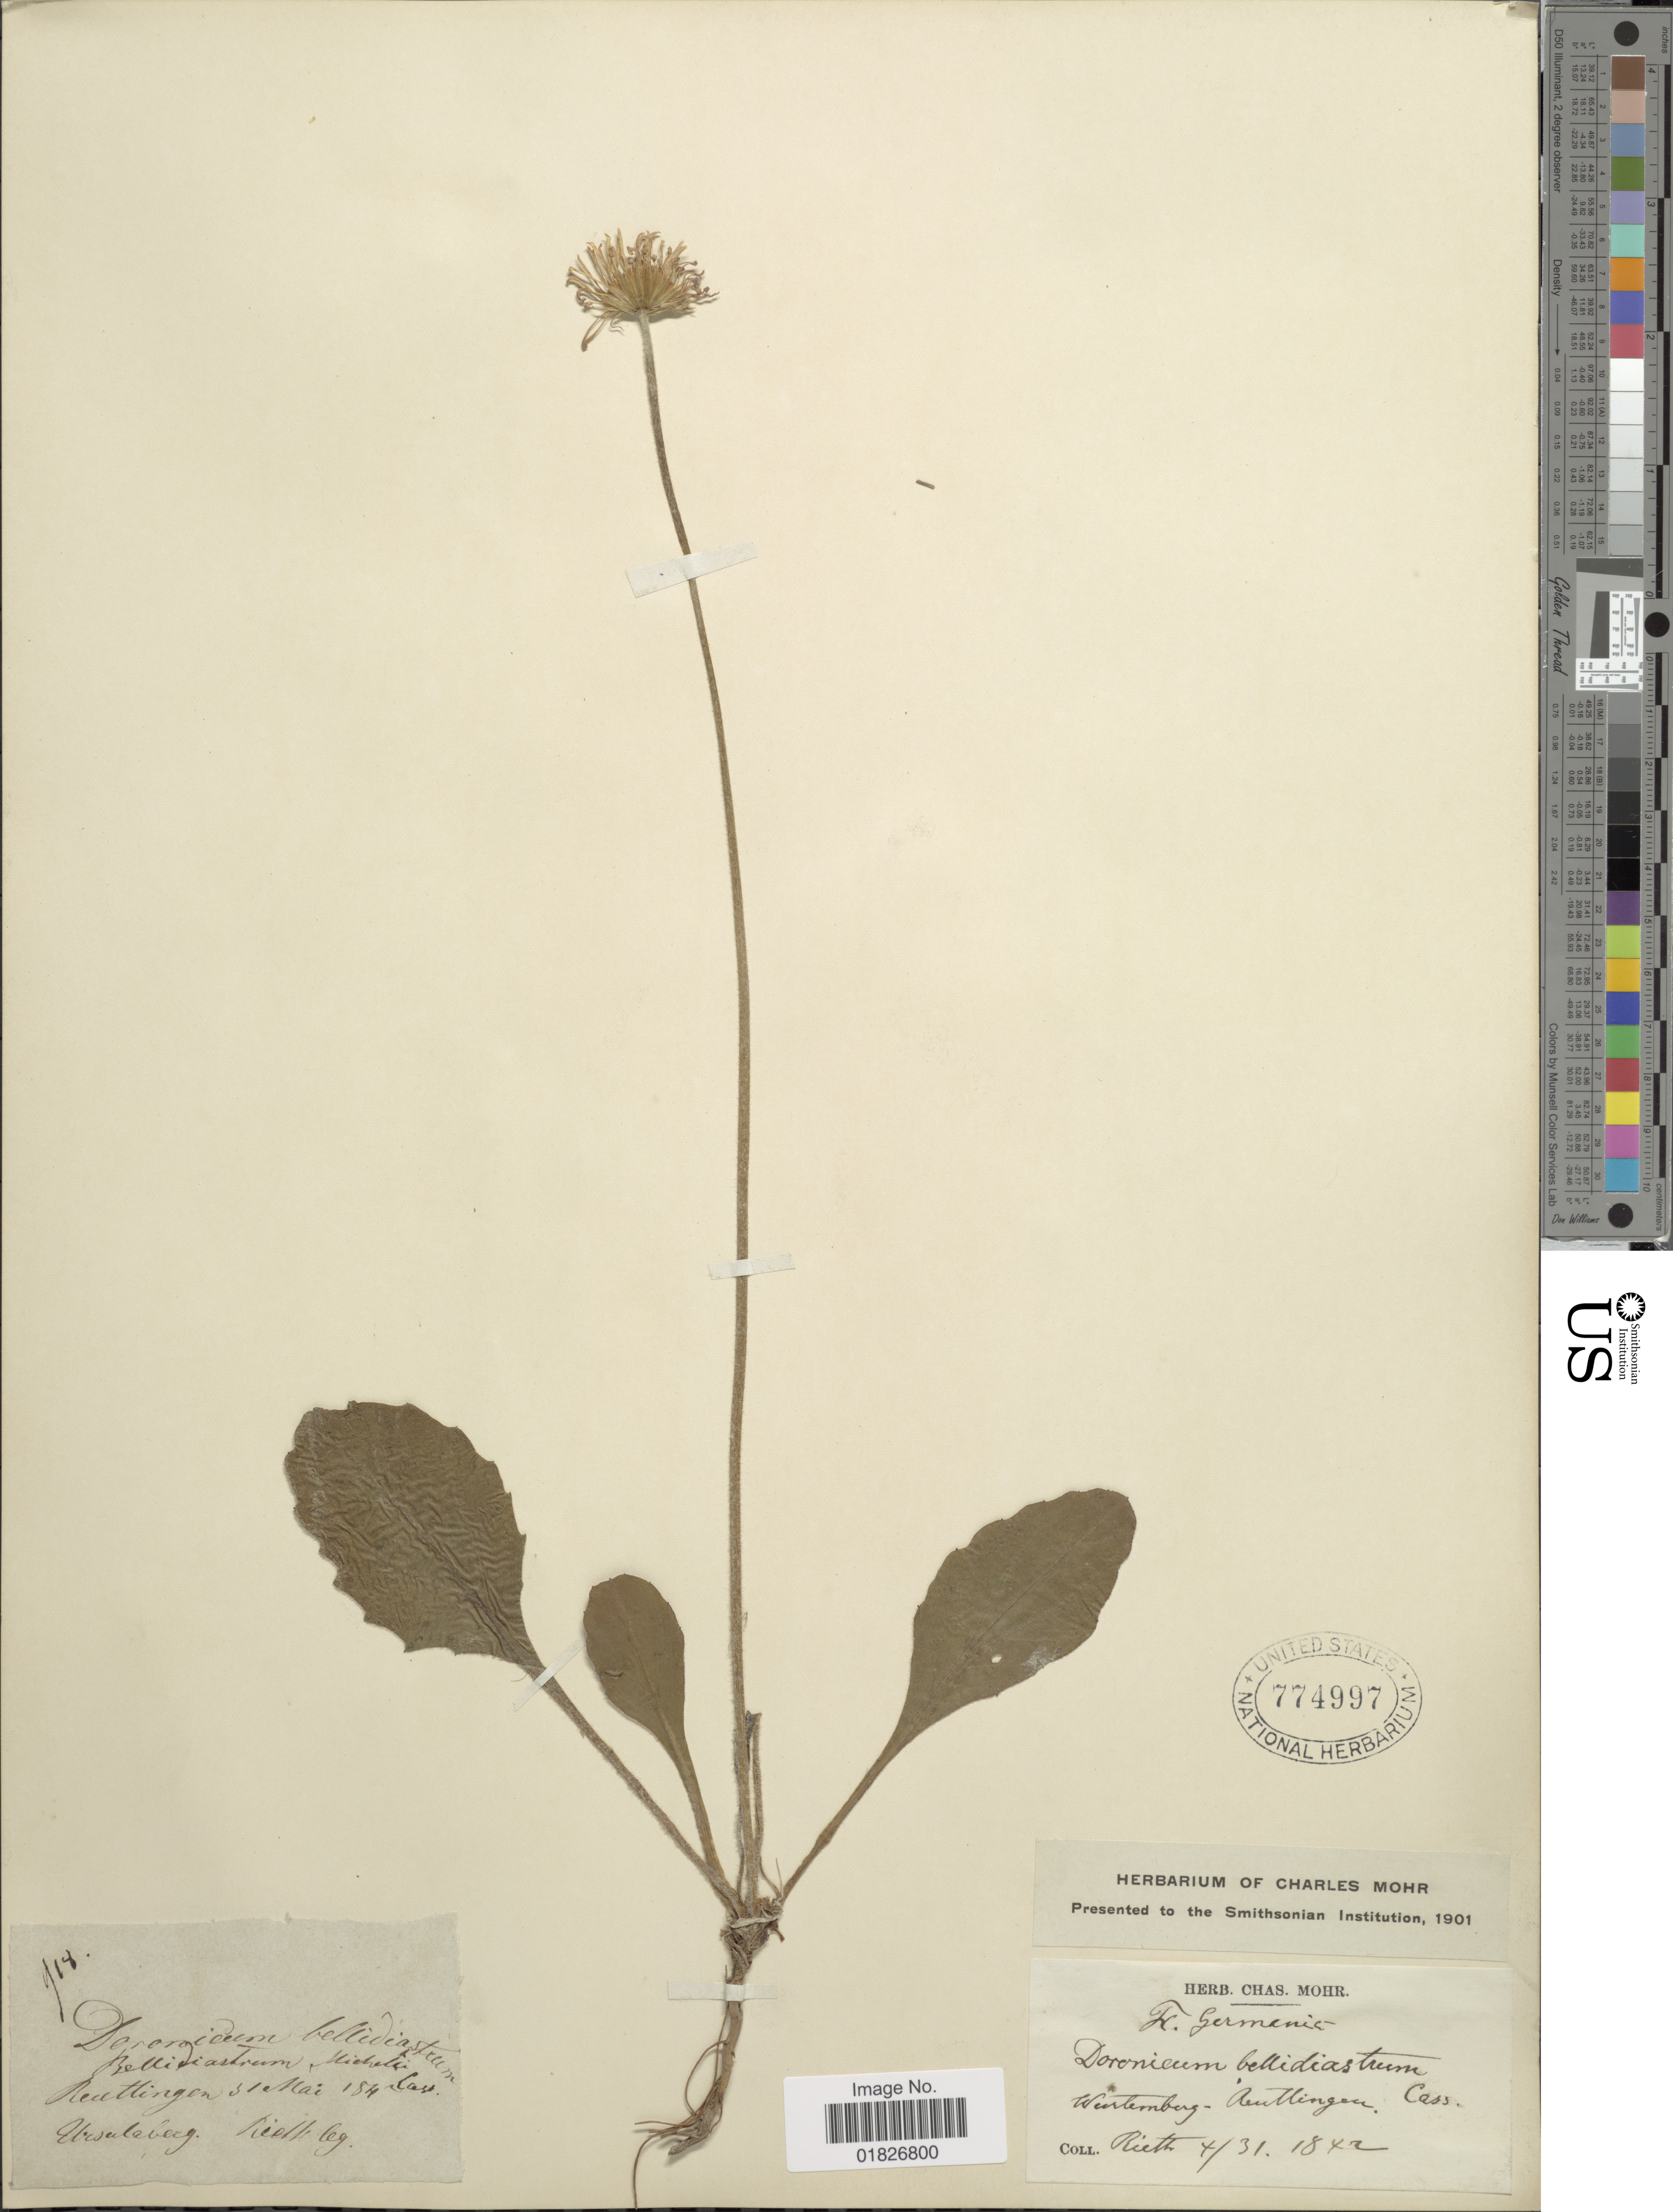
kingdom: Plantae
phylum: Tracheophyta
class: Magnoliopsida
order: Asterales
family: Asteraceae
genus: Bellidastrum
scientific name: Bellidastrum michelii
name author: Cass.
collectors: -. Rieth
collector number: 918*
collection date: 1842-10-31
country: Germany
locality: Wurtemberg-Autlingen, Ursalaberg [interpreted]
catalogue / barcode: US 774997